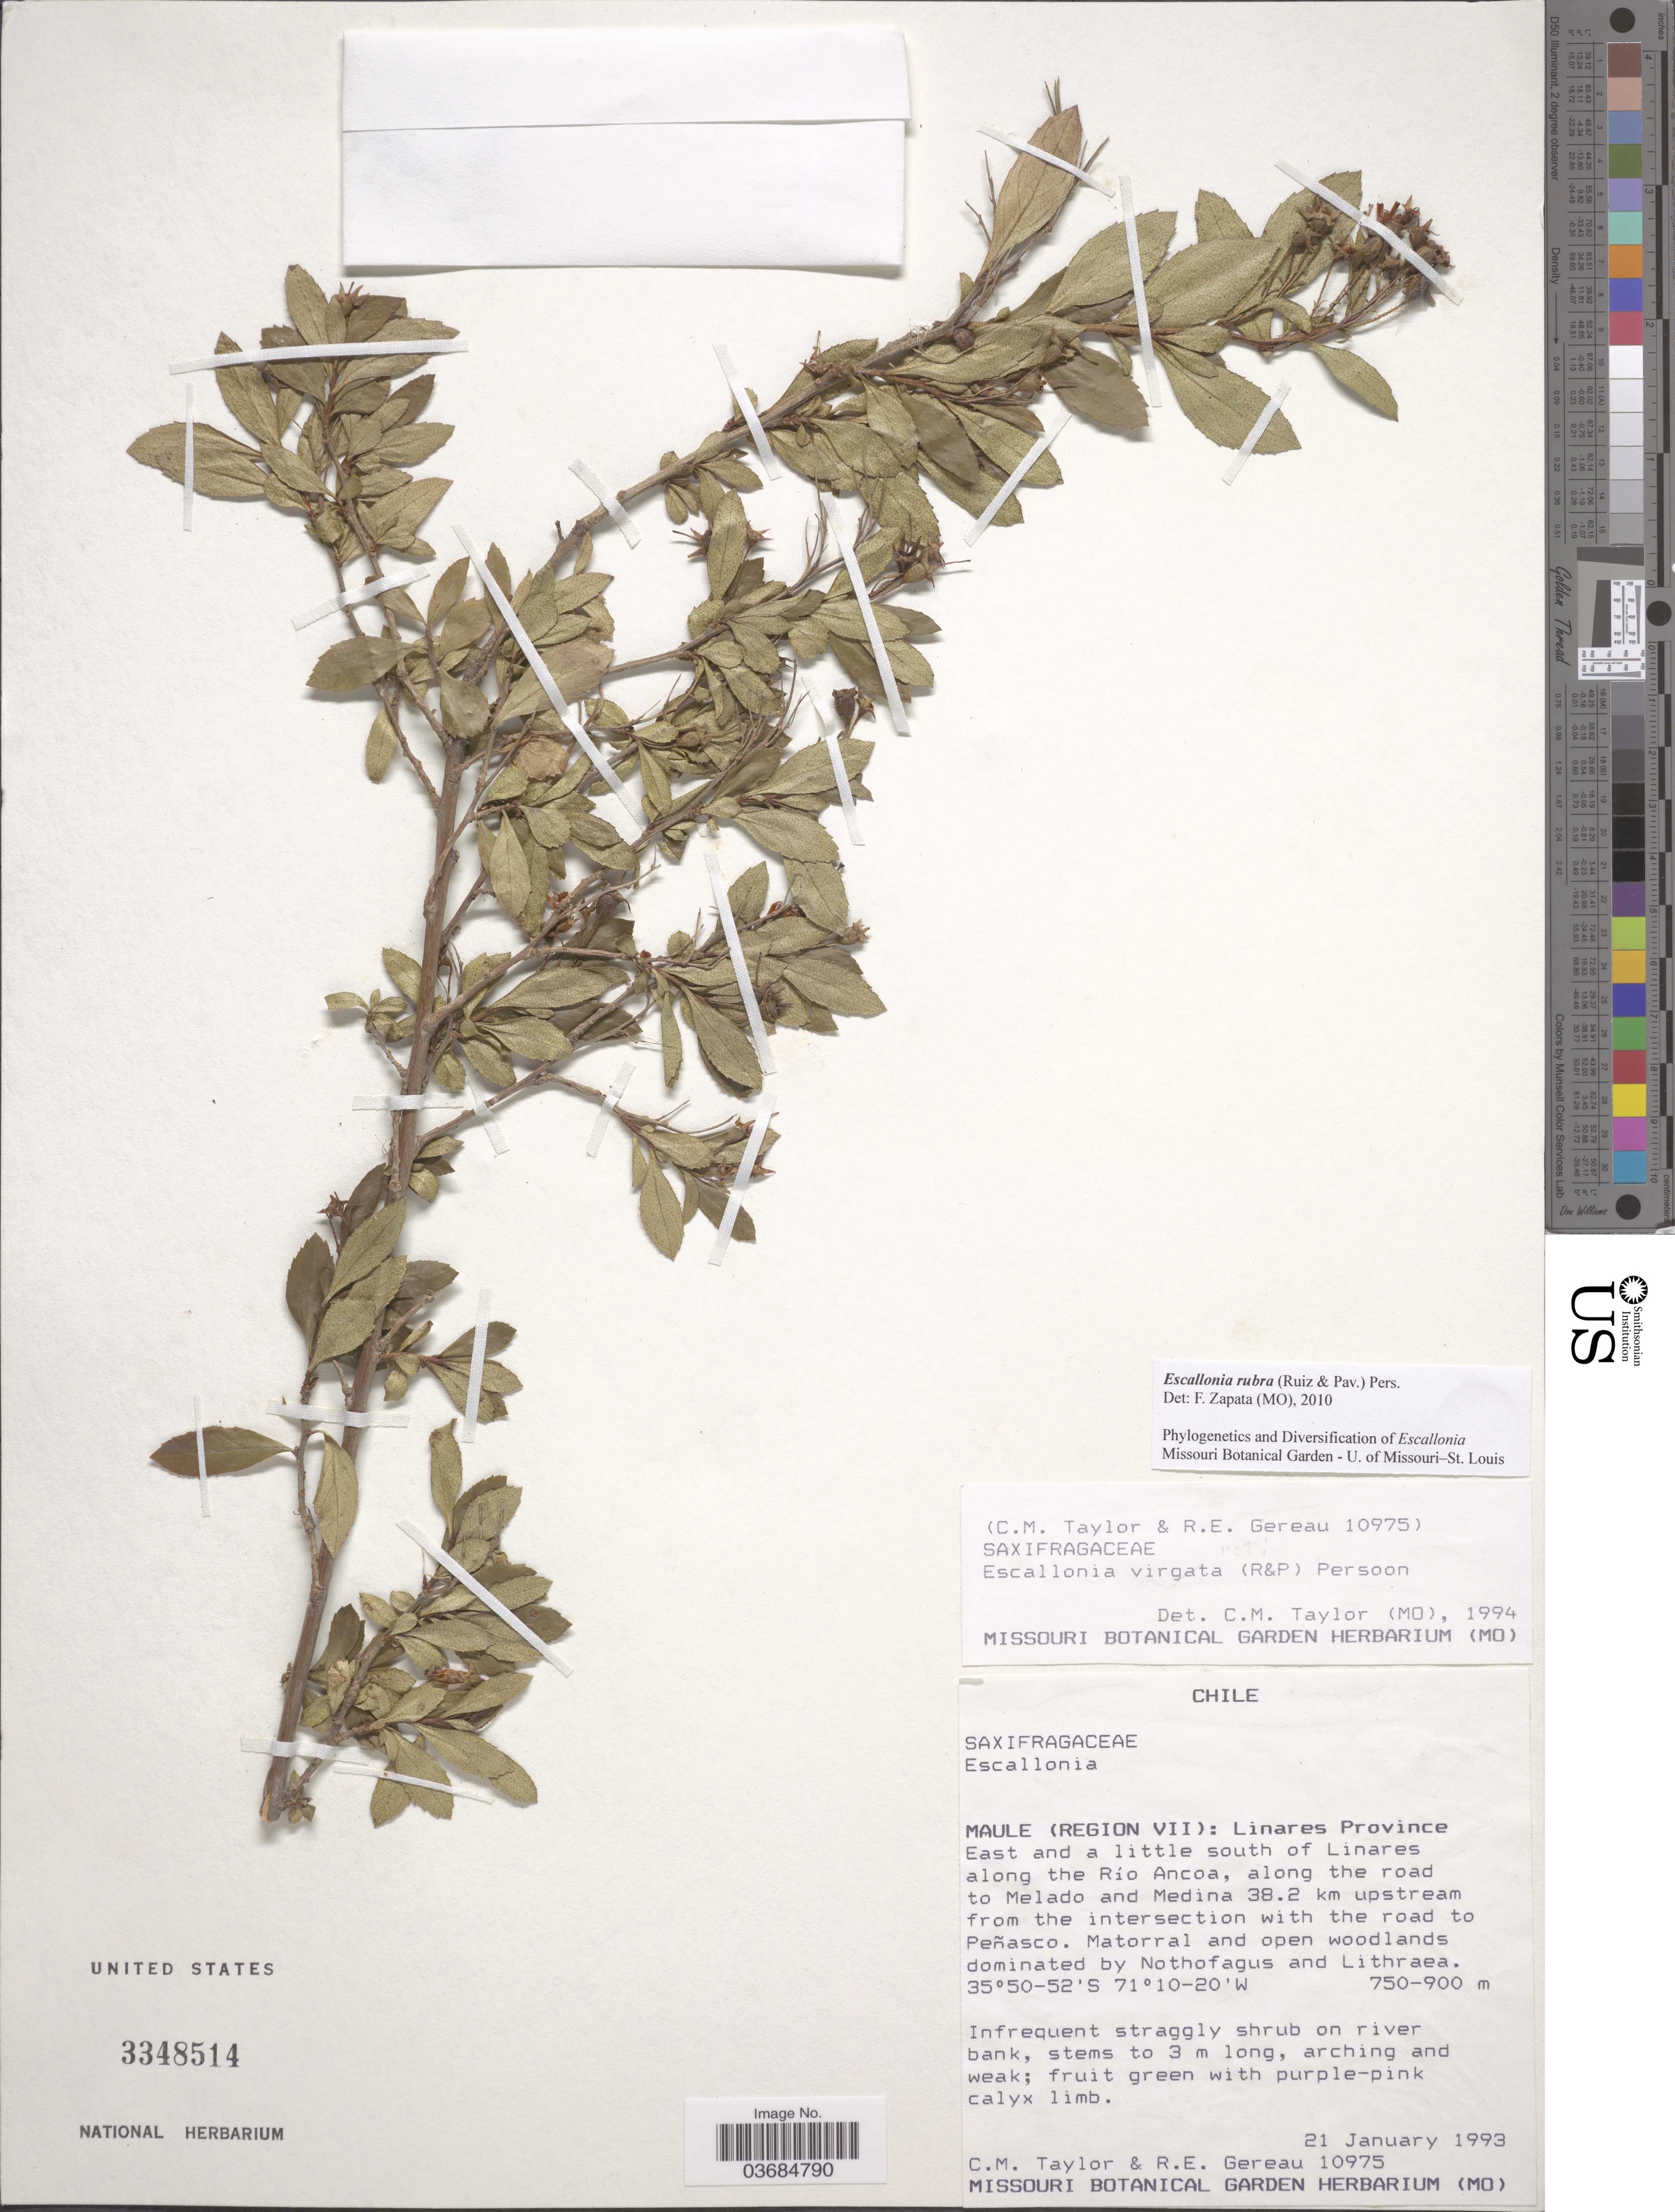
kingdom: Plantae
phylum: Tracheophyta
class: Magnoliopsida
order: Escalloniales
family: Escalloniaceae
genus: Escallonia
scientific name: Escallonia rubra var. rubra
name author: (Ruiz & Pav.) Pers.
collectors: C. M. Taylor & R. Gereau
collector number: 10975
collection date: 1993-01-21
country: Chile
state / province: Maule (VII)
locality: Maule (Region VII): Linares Province. East and a little south of Linares along the Río Ancoa, along the road to Melado and Medina 38.2 km upstream from the intersection with the road to Peñasco.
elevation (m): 750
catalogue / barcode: US 3348514